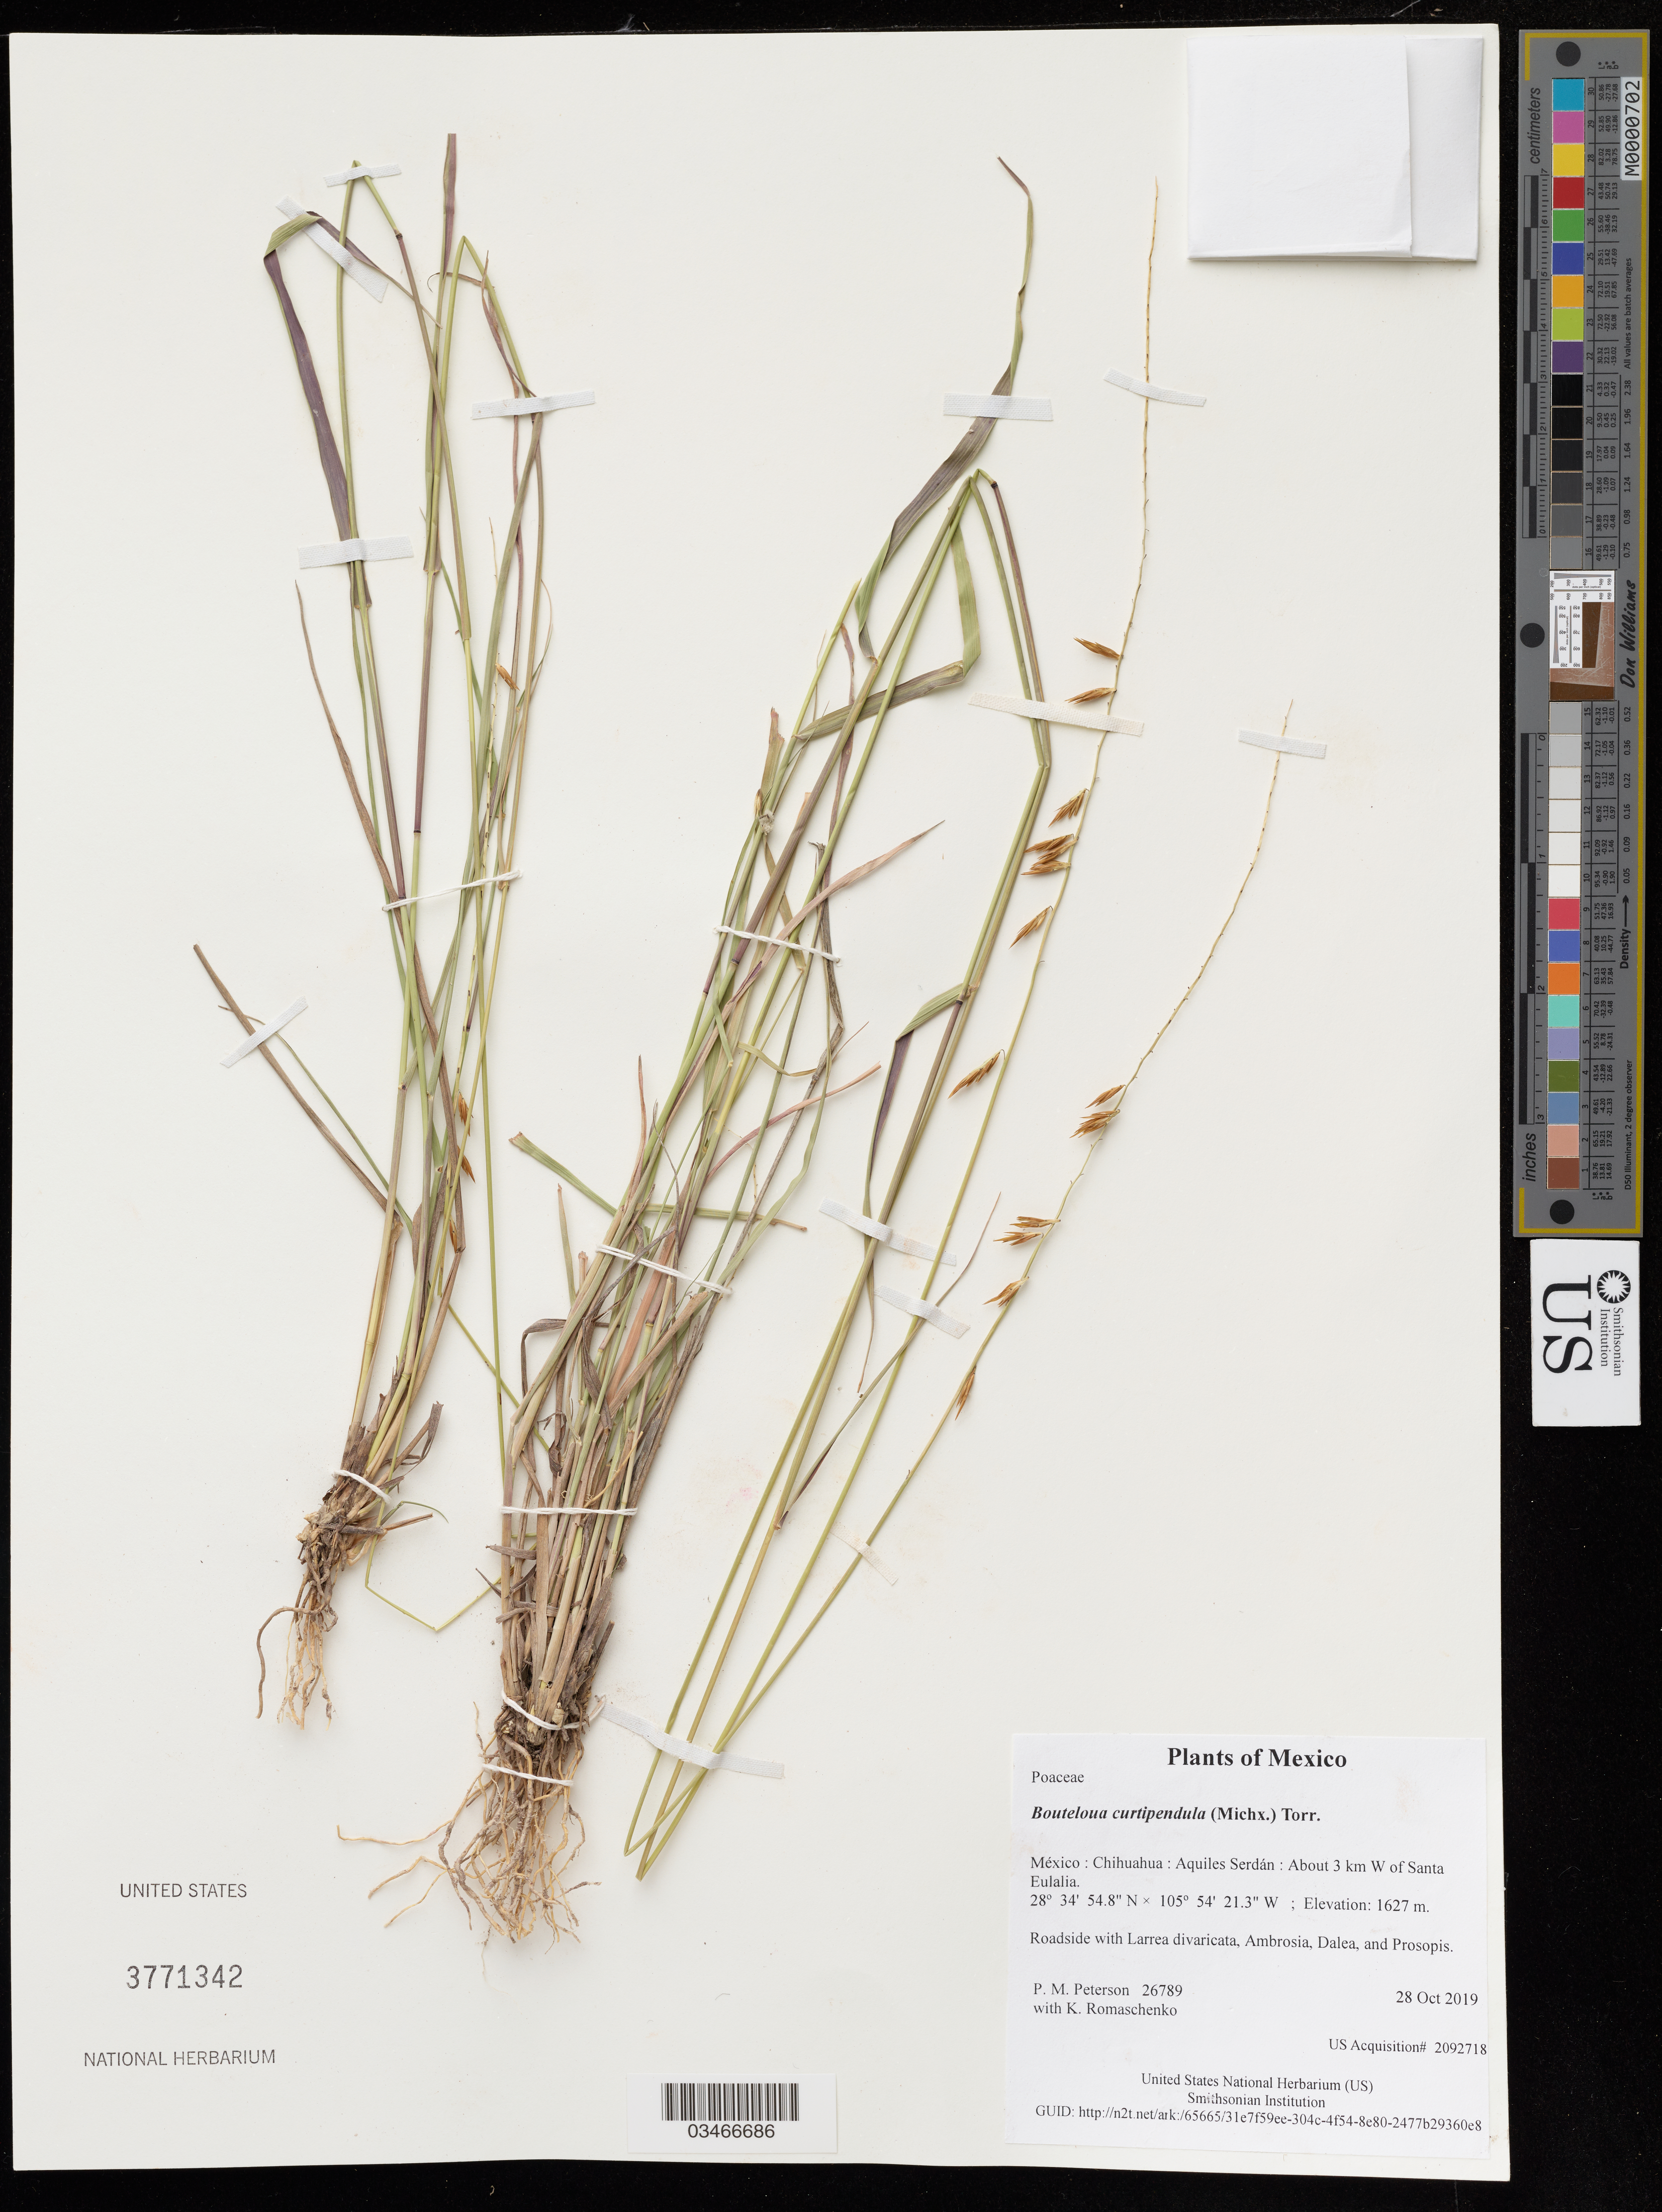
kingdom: Plantae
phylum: Tracheophyta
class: Liliopsida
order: Poales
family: Poaceae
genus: Bouteloua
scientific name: Bouteloua curtipendula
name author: (Michx.) Torr.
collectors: P. M. Peterson & K. Romaschenko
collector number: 26789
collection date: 2019-10-28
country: México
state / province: Chihuahua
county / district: Aquiles Serdán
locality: About 3 km W of Santa Eulalia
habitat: Roadside with Larrea divaricata, Ambrosia, Dalea, and Prosopis.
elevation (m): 1627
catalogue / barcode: US 3771342